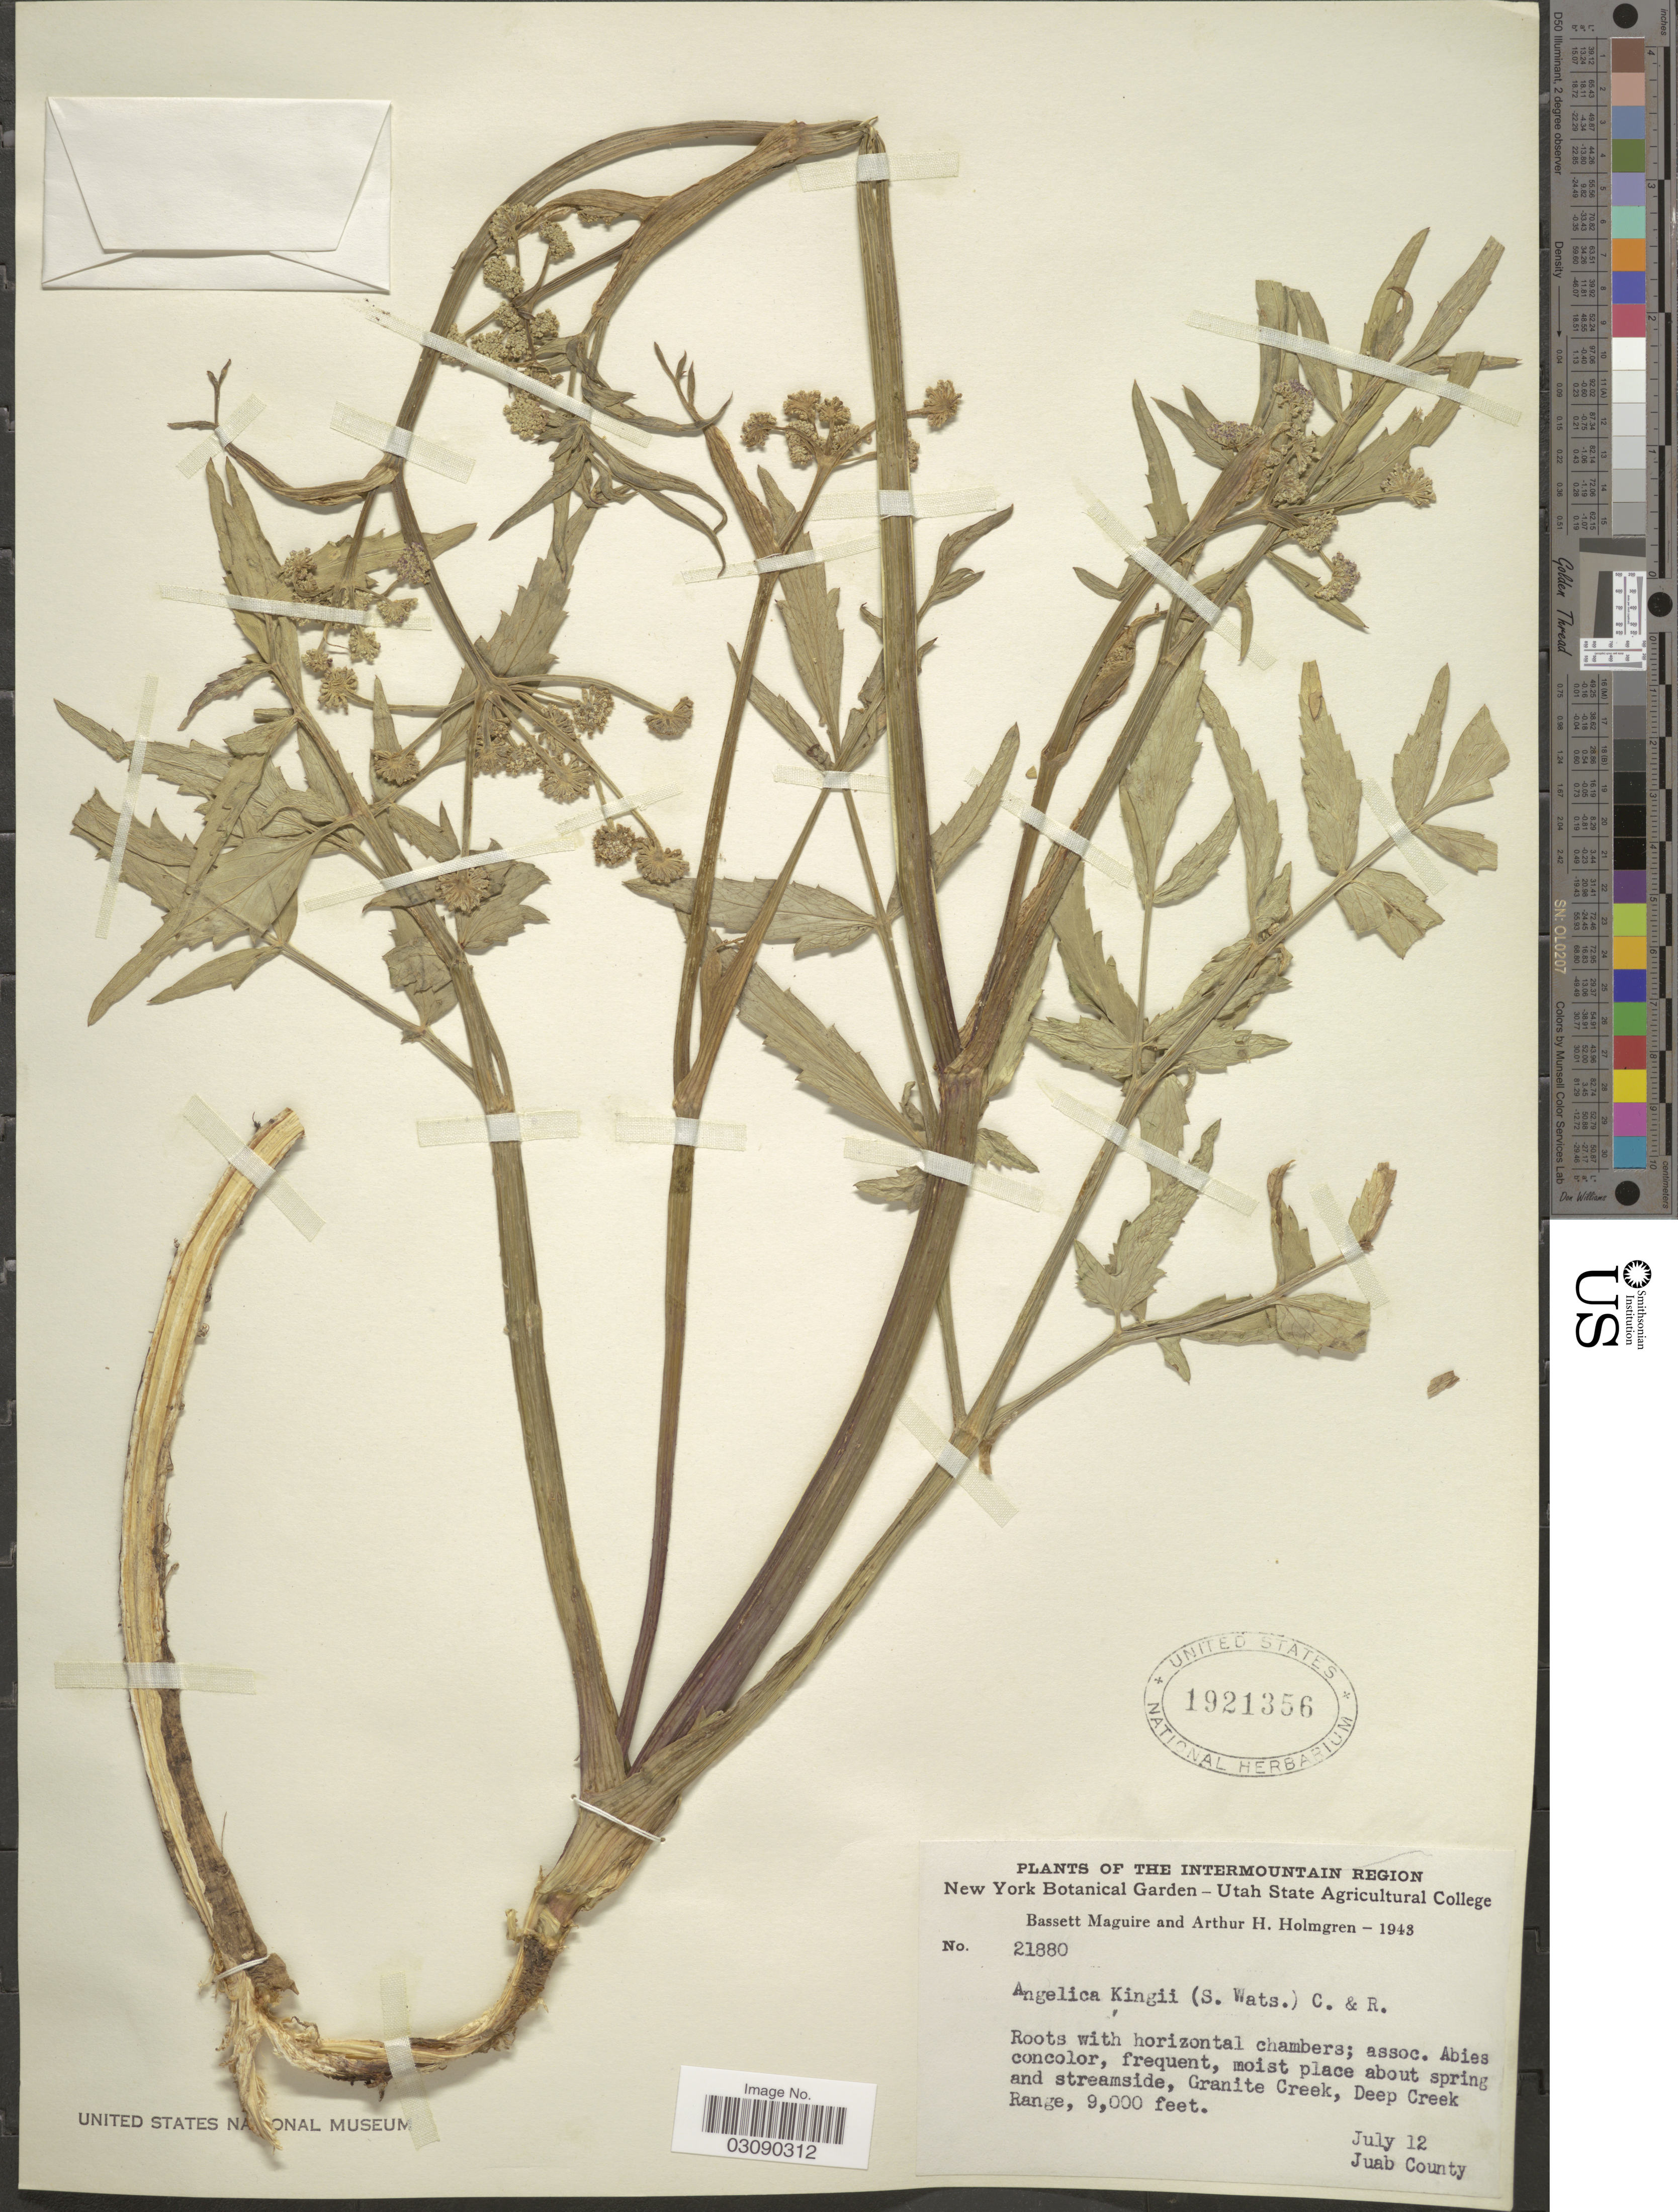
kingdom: Plantae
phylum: Tracheophyta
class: Magnoliopsida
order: Apiales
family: Apiaceae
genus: Angelica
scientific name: Angelica kingii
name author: (S. Watson) J.M. Coult. & Rose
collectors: B. Maguire & A. H. Holmgren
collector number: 21880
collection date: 1943-07-12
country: United States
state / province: Utah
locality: The Intermountain Region, Granite Creek, Deep Creek Range. Juab County.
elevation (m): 2743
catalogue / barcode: US 1921356